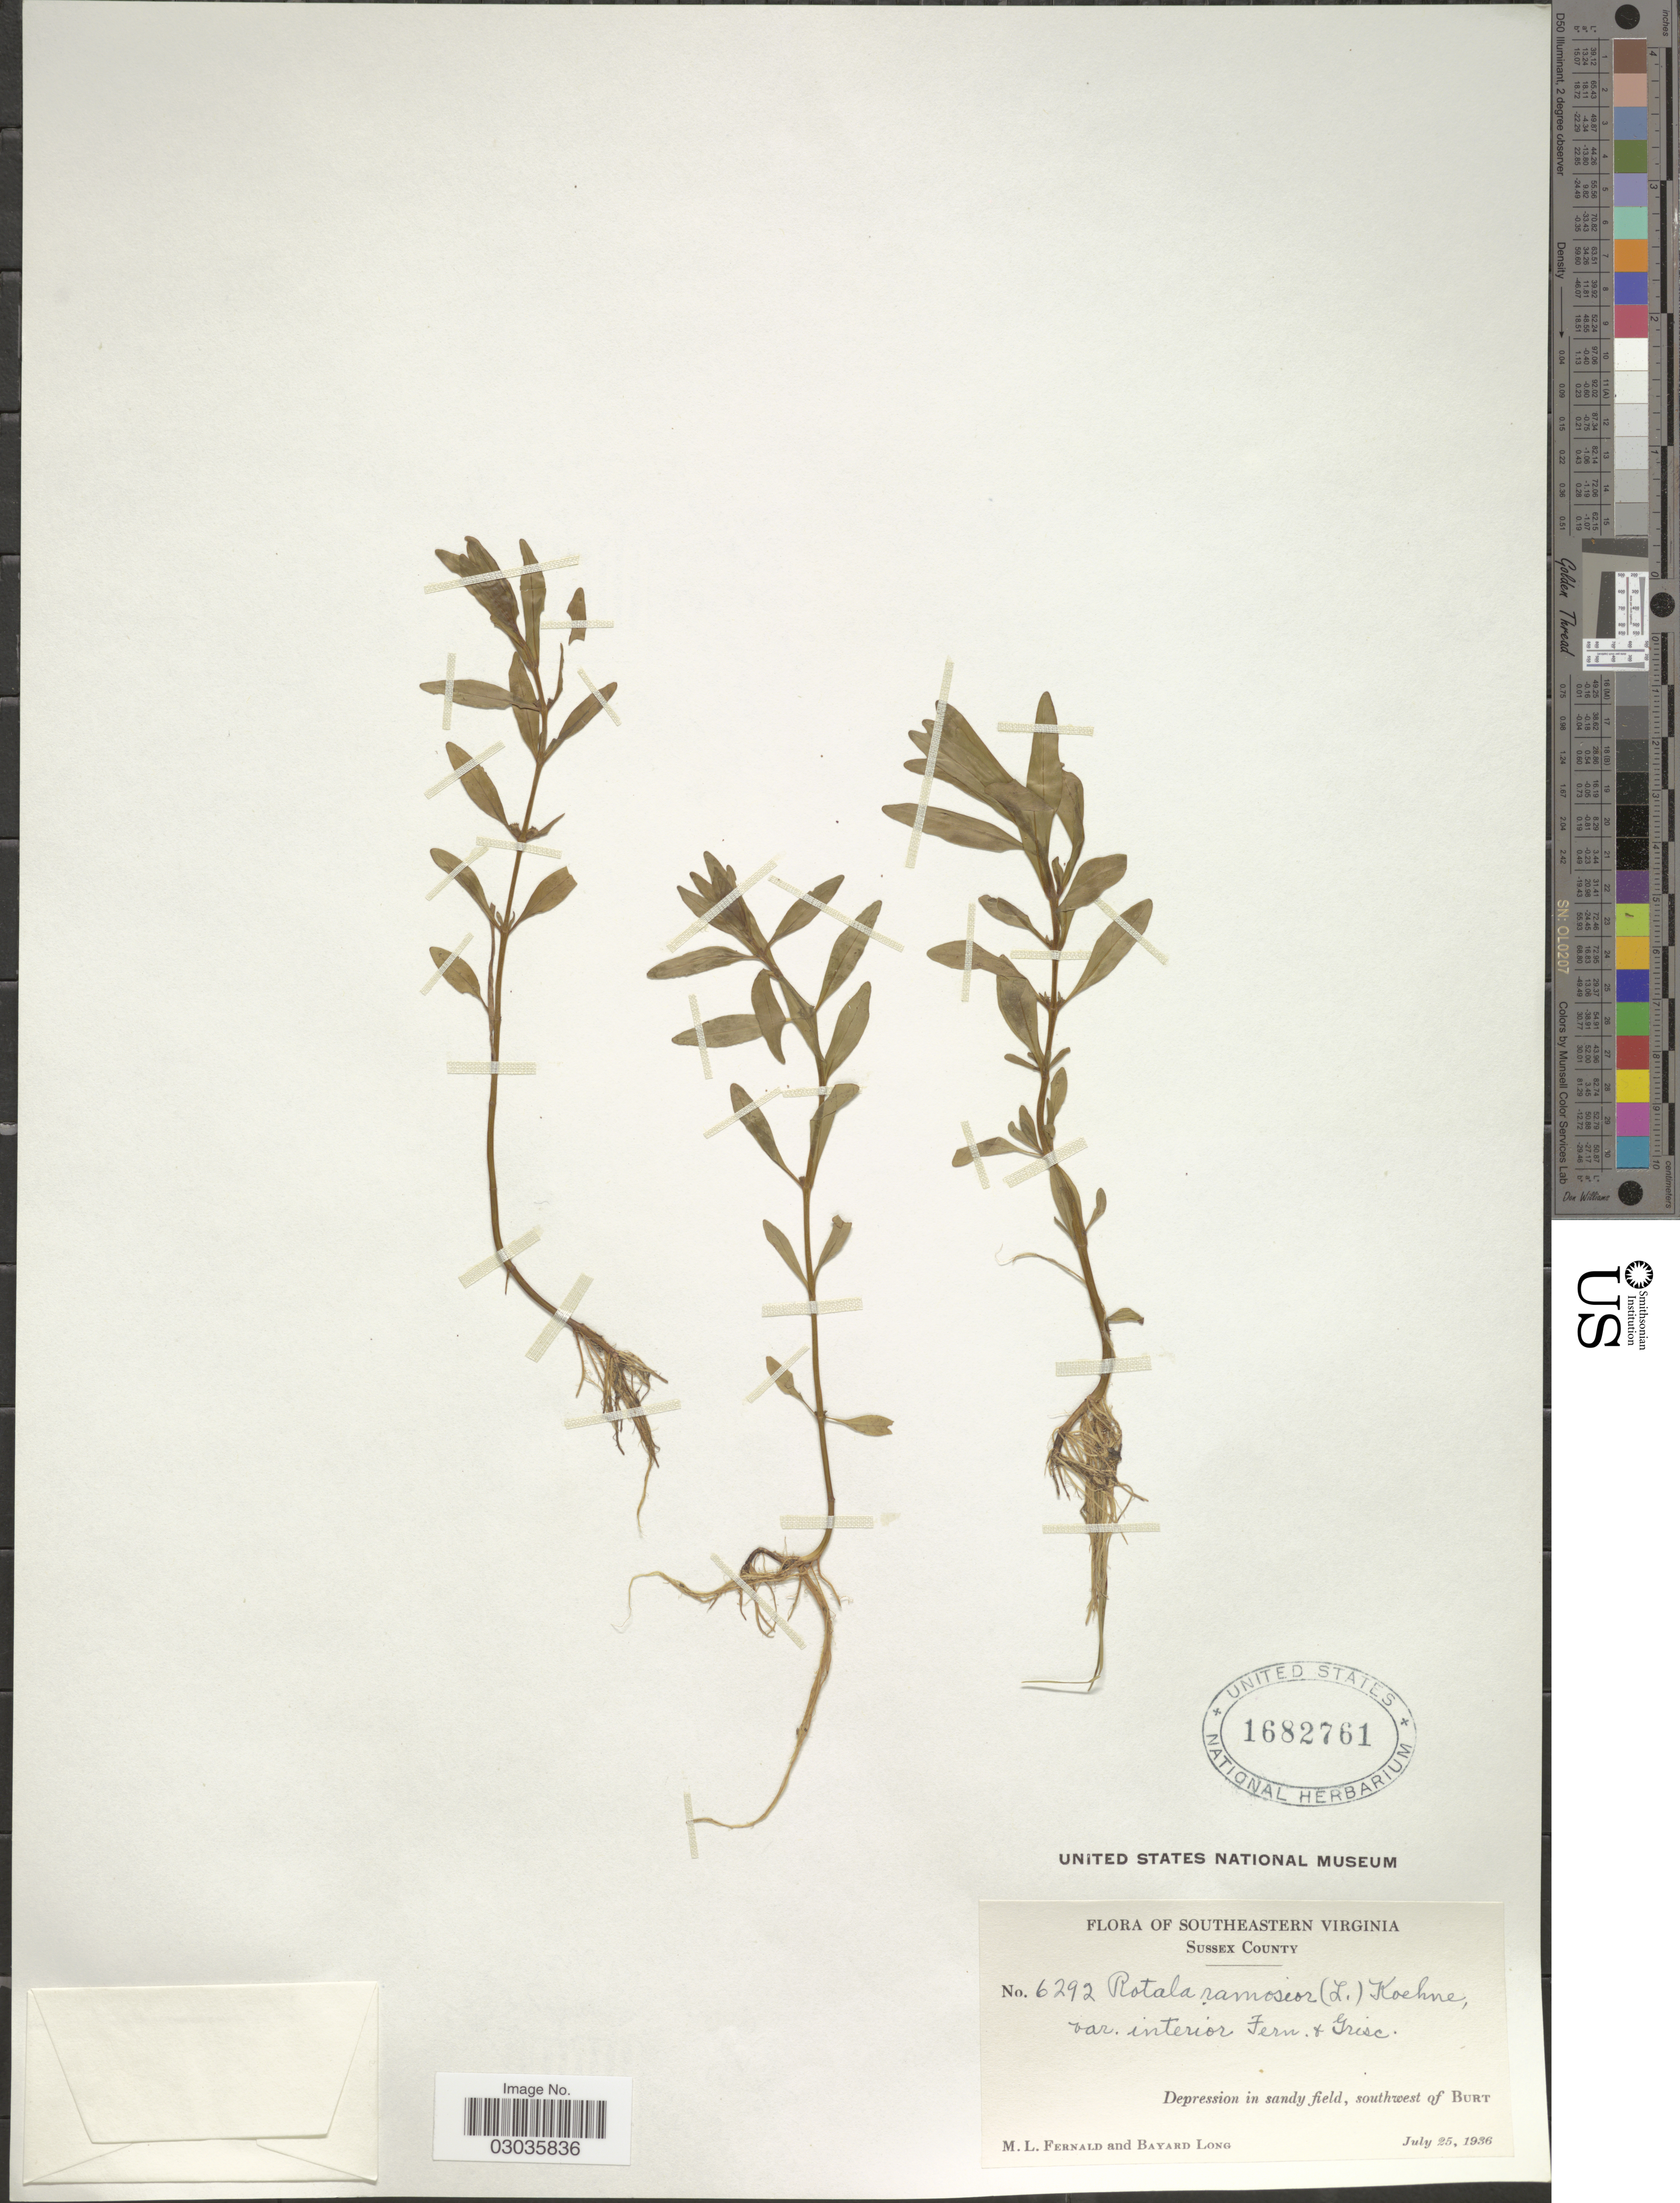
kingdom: Plantae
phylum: Tracheophyta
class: Magnoliopsida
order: Myrtales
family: Lythraceae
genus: Rotala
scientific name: Rotala ramosior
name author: (L.) Koehne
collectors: M. L. Fernald & B. Long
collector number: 6292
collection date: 1936-07-25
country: United States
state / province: Virginia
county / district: Sussex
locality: Southeastern Virginia. Sussex County. Depression in sandy field, southwest of Burt.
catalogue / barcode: US 1682761